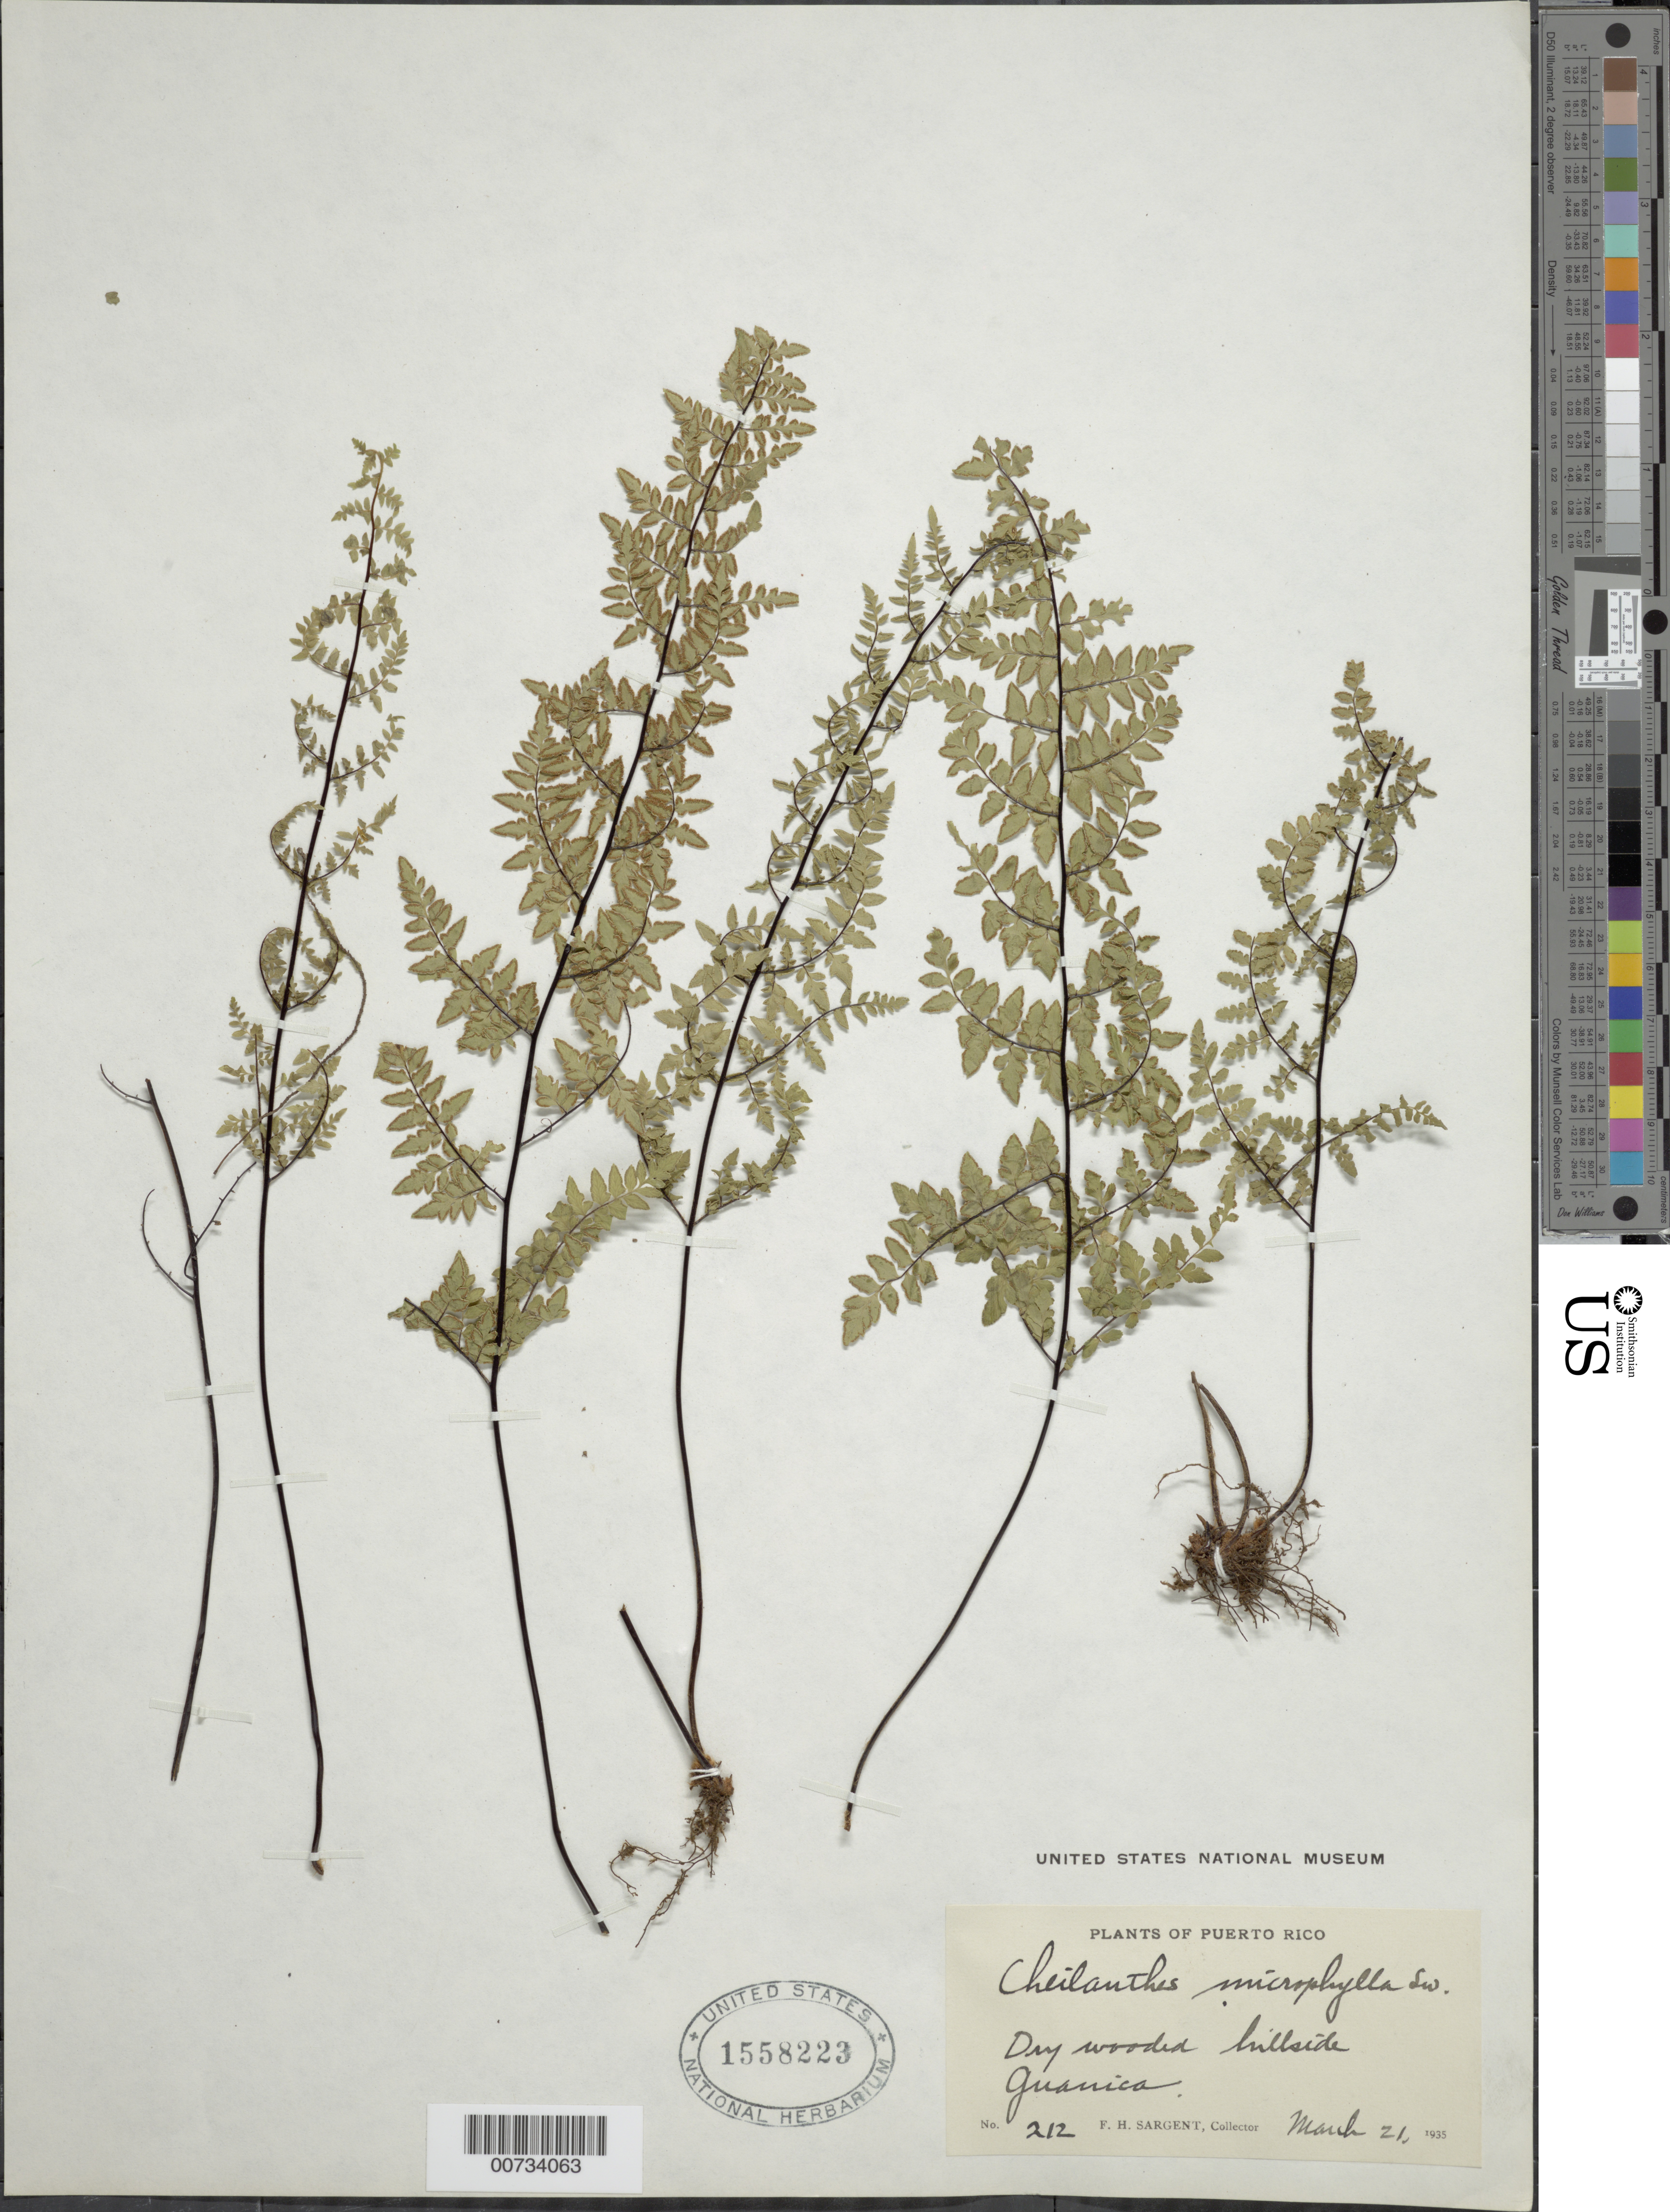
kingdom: Plantae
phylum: Tracheophyta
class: Polypodiopsida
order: Polypodiales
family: Pteridaceae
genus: Myriopteris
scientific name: Myriopteris microphylla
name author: (Sw.) Grusz & Windham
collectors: F. H. Sargent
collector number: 212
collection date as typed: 21 Mar 1935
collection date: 1935-03-21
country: Puerto Rico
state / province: Guánica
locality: Guanica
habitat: Dry wooded hillside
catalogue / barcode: US 1558223